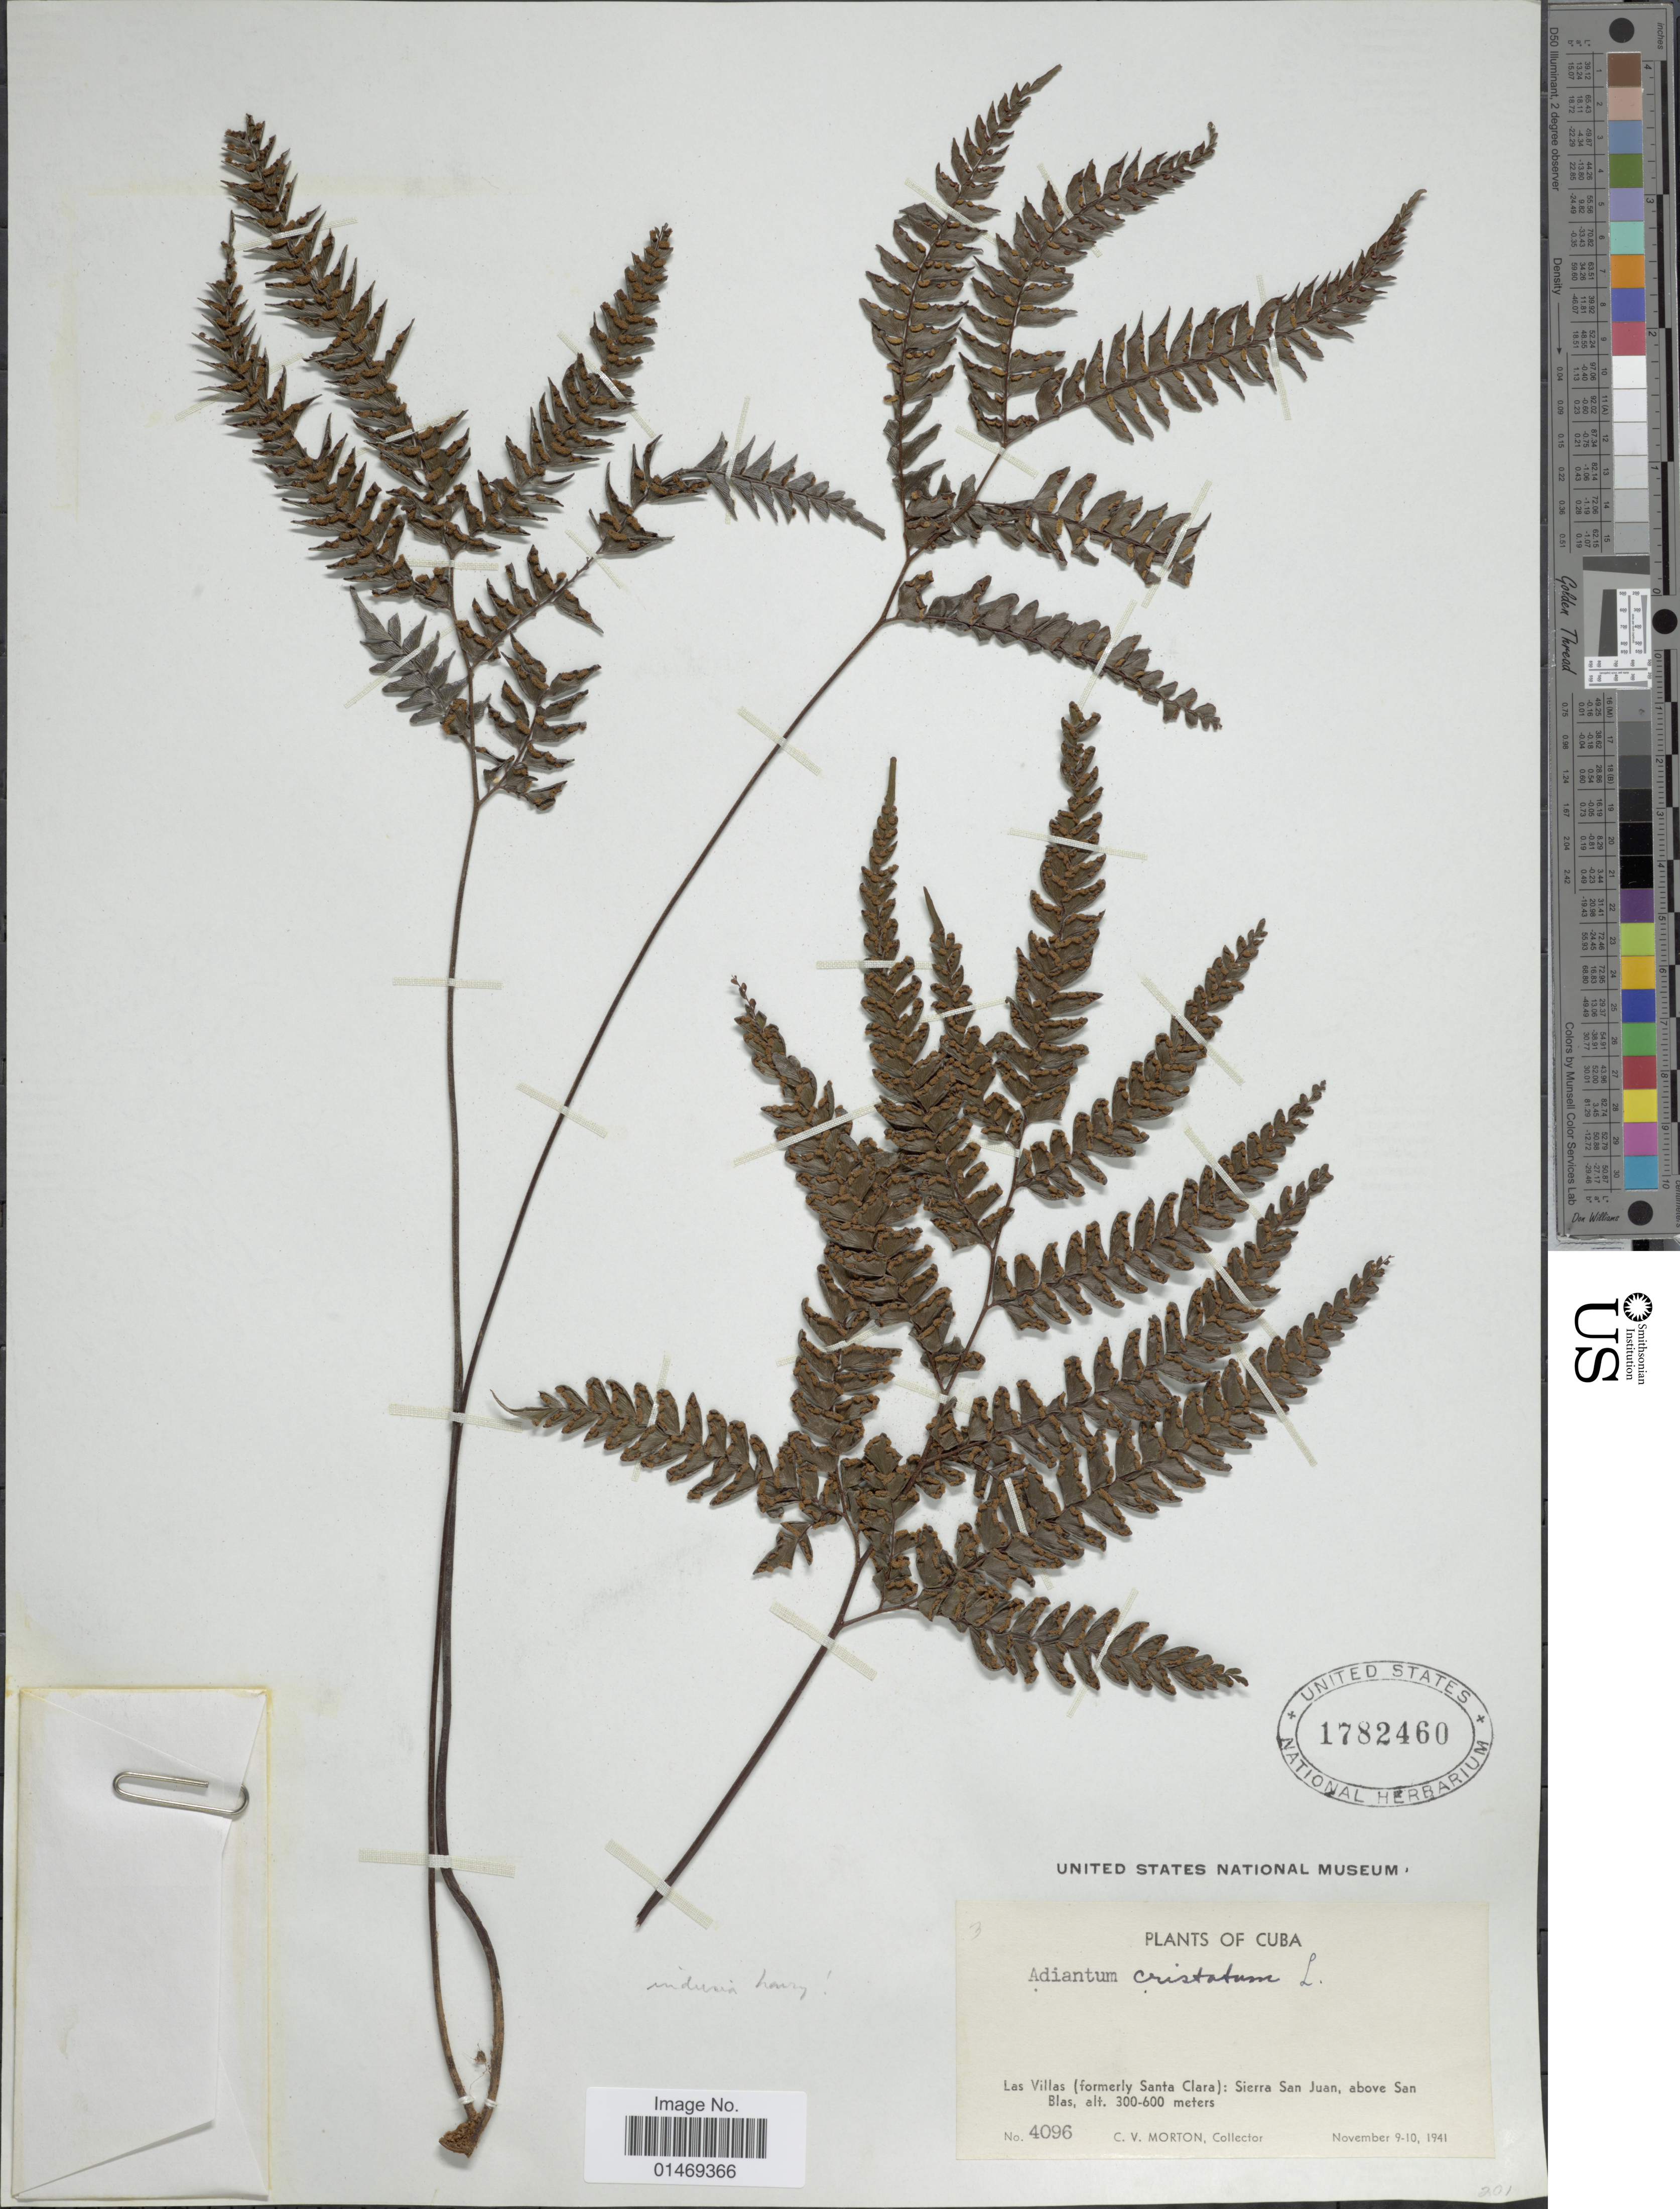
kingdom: Plantae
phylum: Tracheophyta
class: Polypodiopsida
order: Polypodiales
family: Pteridaceae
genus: Adiantum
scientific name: Adiantum pyramidale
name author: (L.) Willd.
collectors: C. V. Morton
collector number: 4096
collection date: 1941-11-09/1941-11-10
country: Cuba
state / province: Las Villas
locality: Sierra San Juan , above San Blas,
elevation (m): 300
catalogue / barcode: US 1782460